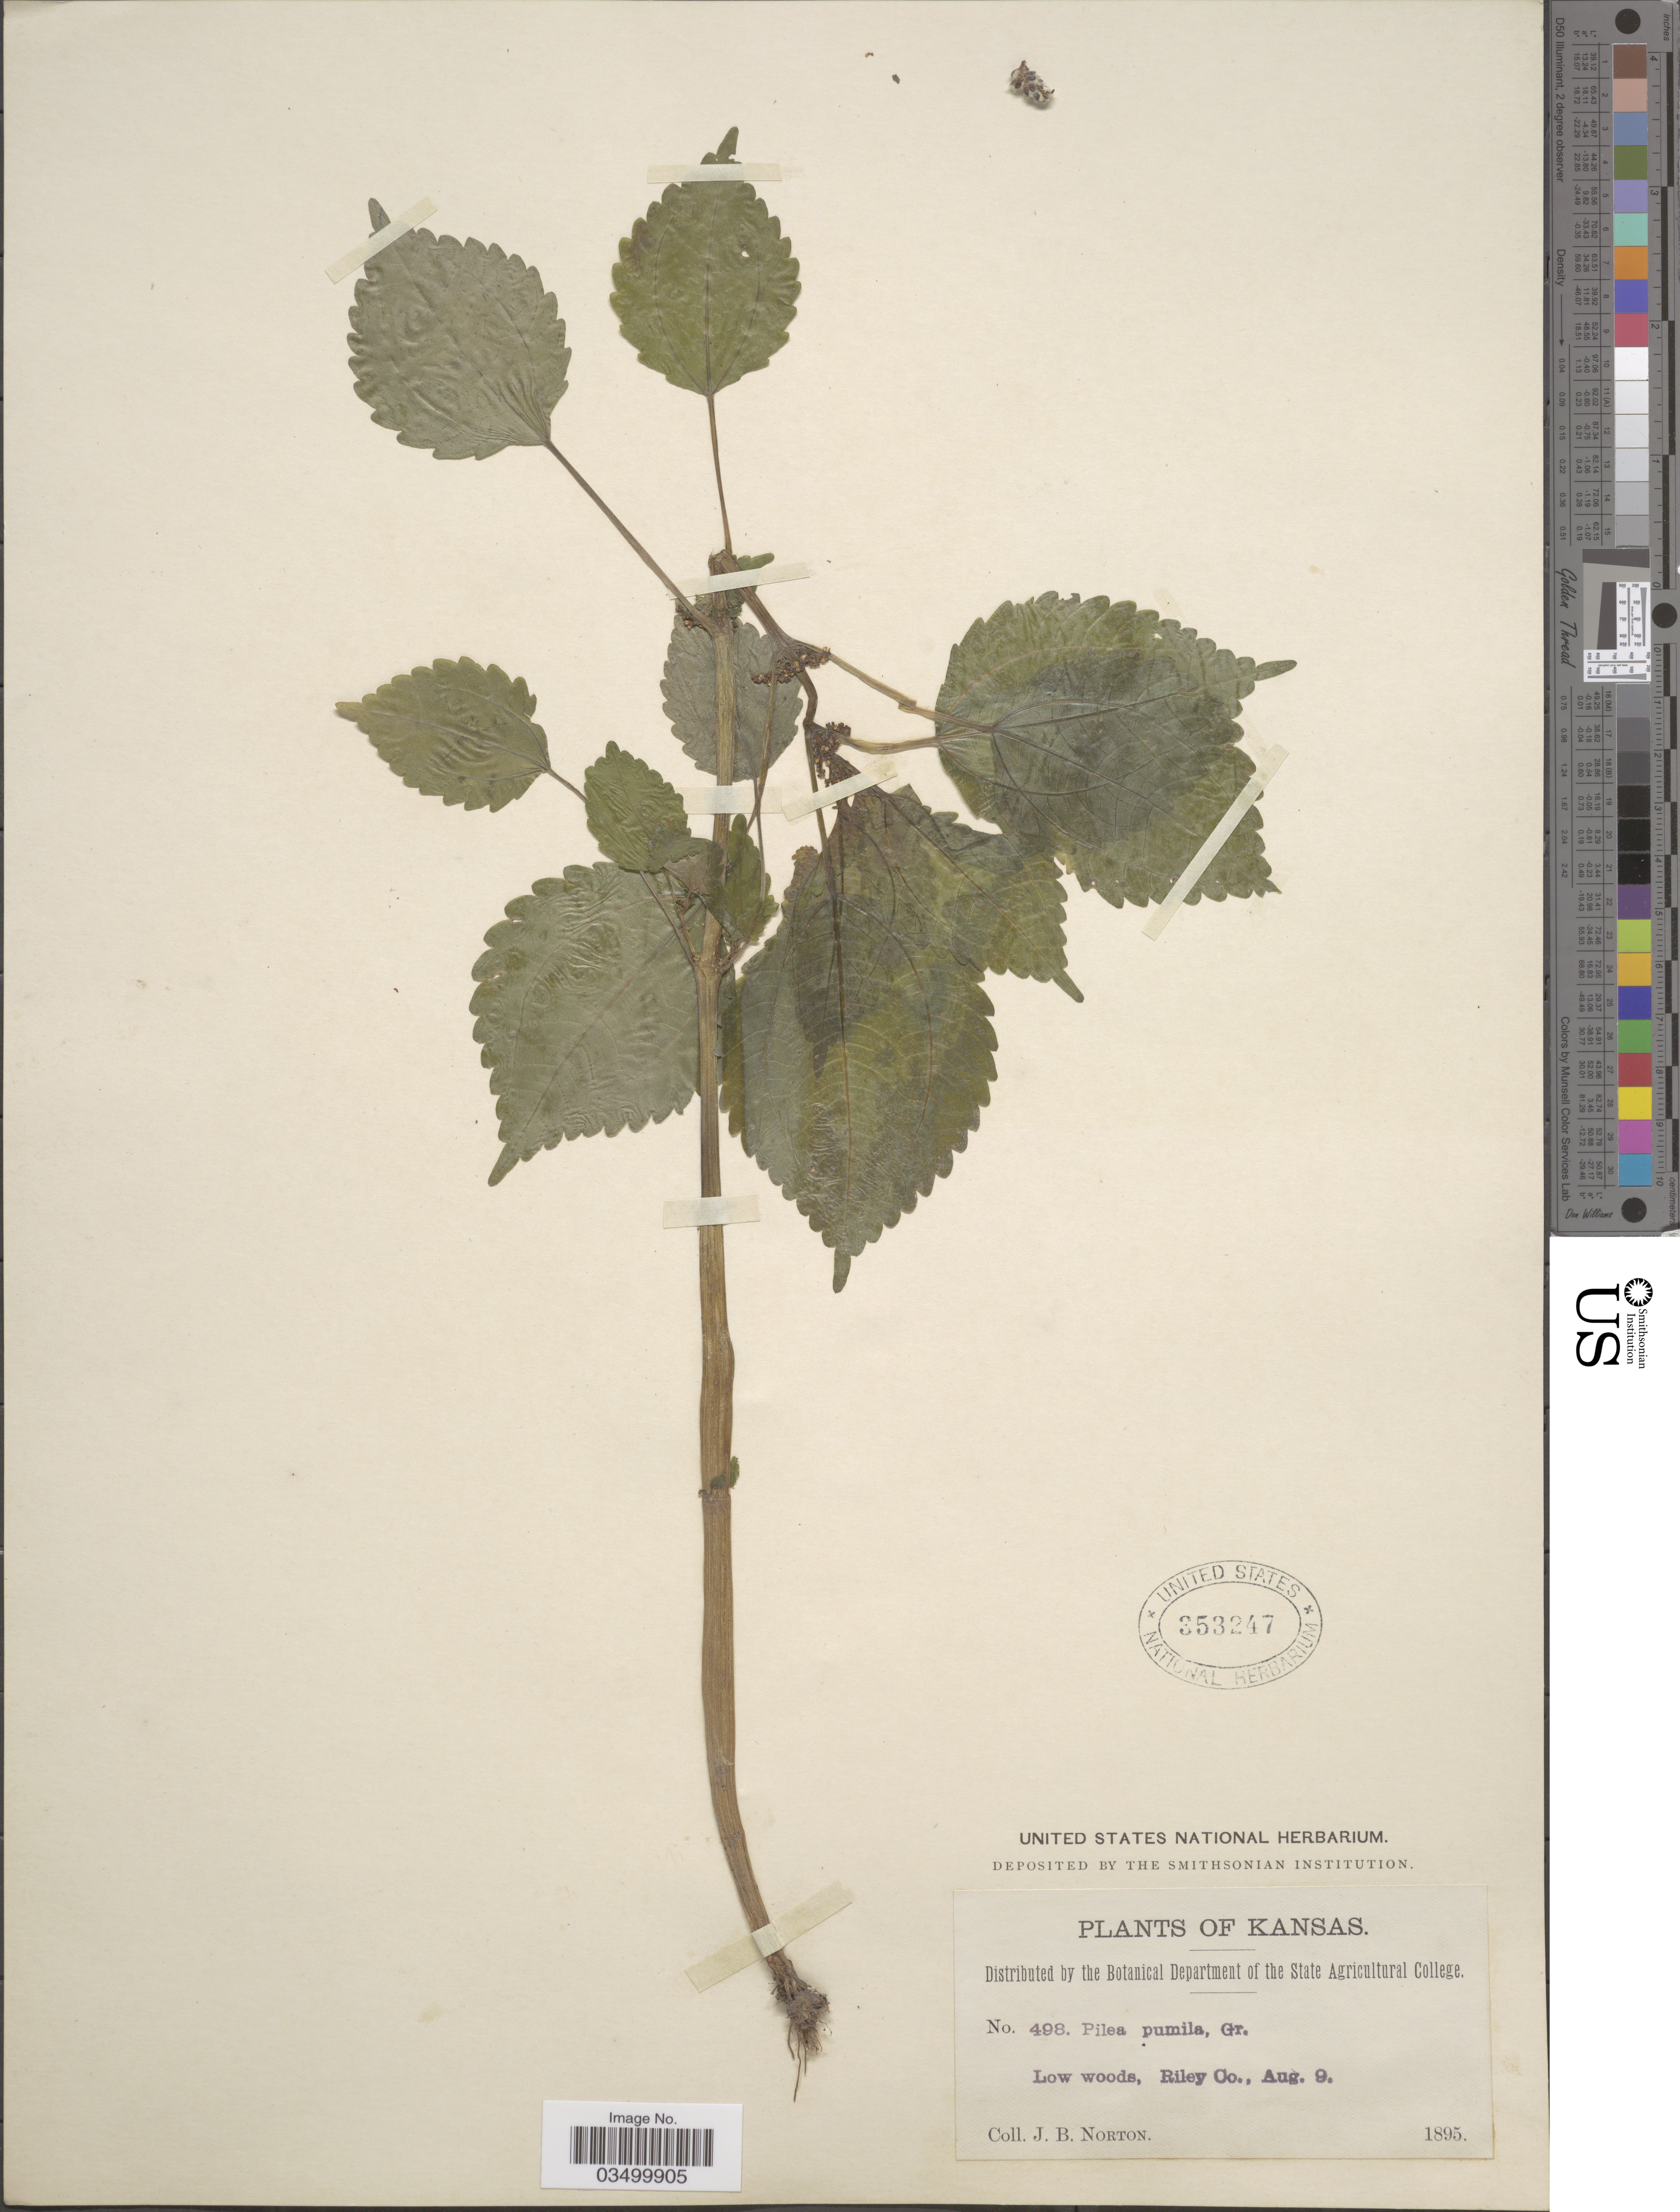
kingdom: Plantae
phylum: Tracheophyta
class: Magnoliopsida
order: Rosales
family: Urticaceae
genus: Pilea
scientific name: Pilea pumila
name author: (L.) A. Gray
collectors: J. B. Norton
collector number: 498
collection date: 1895-08-09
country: United States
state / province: Kansas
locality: Riley Co.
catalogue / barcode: US 353247